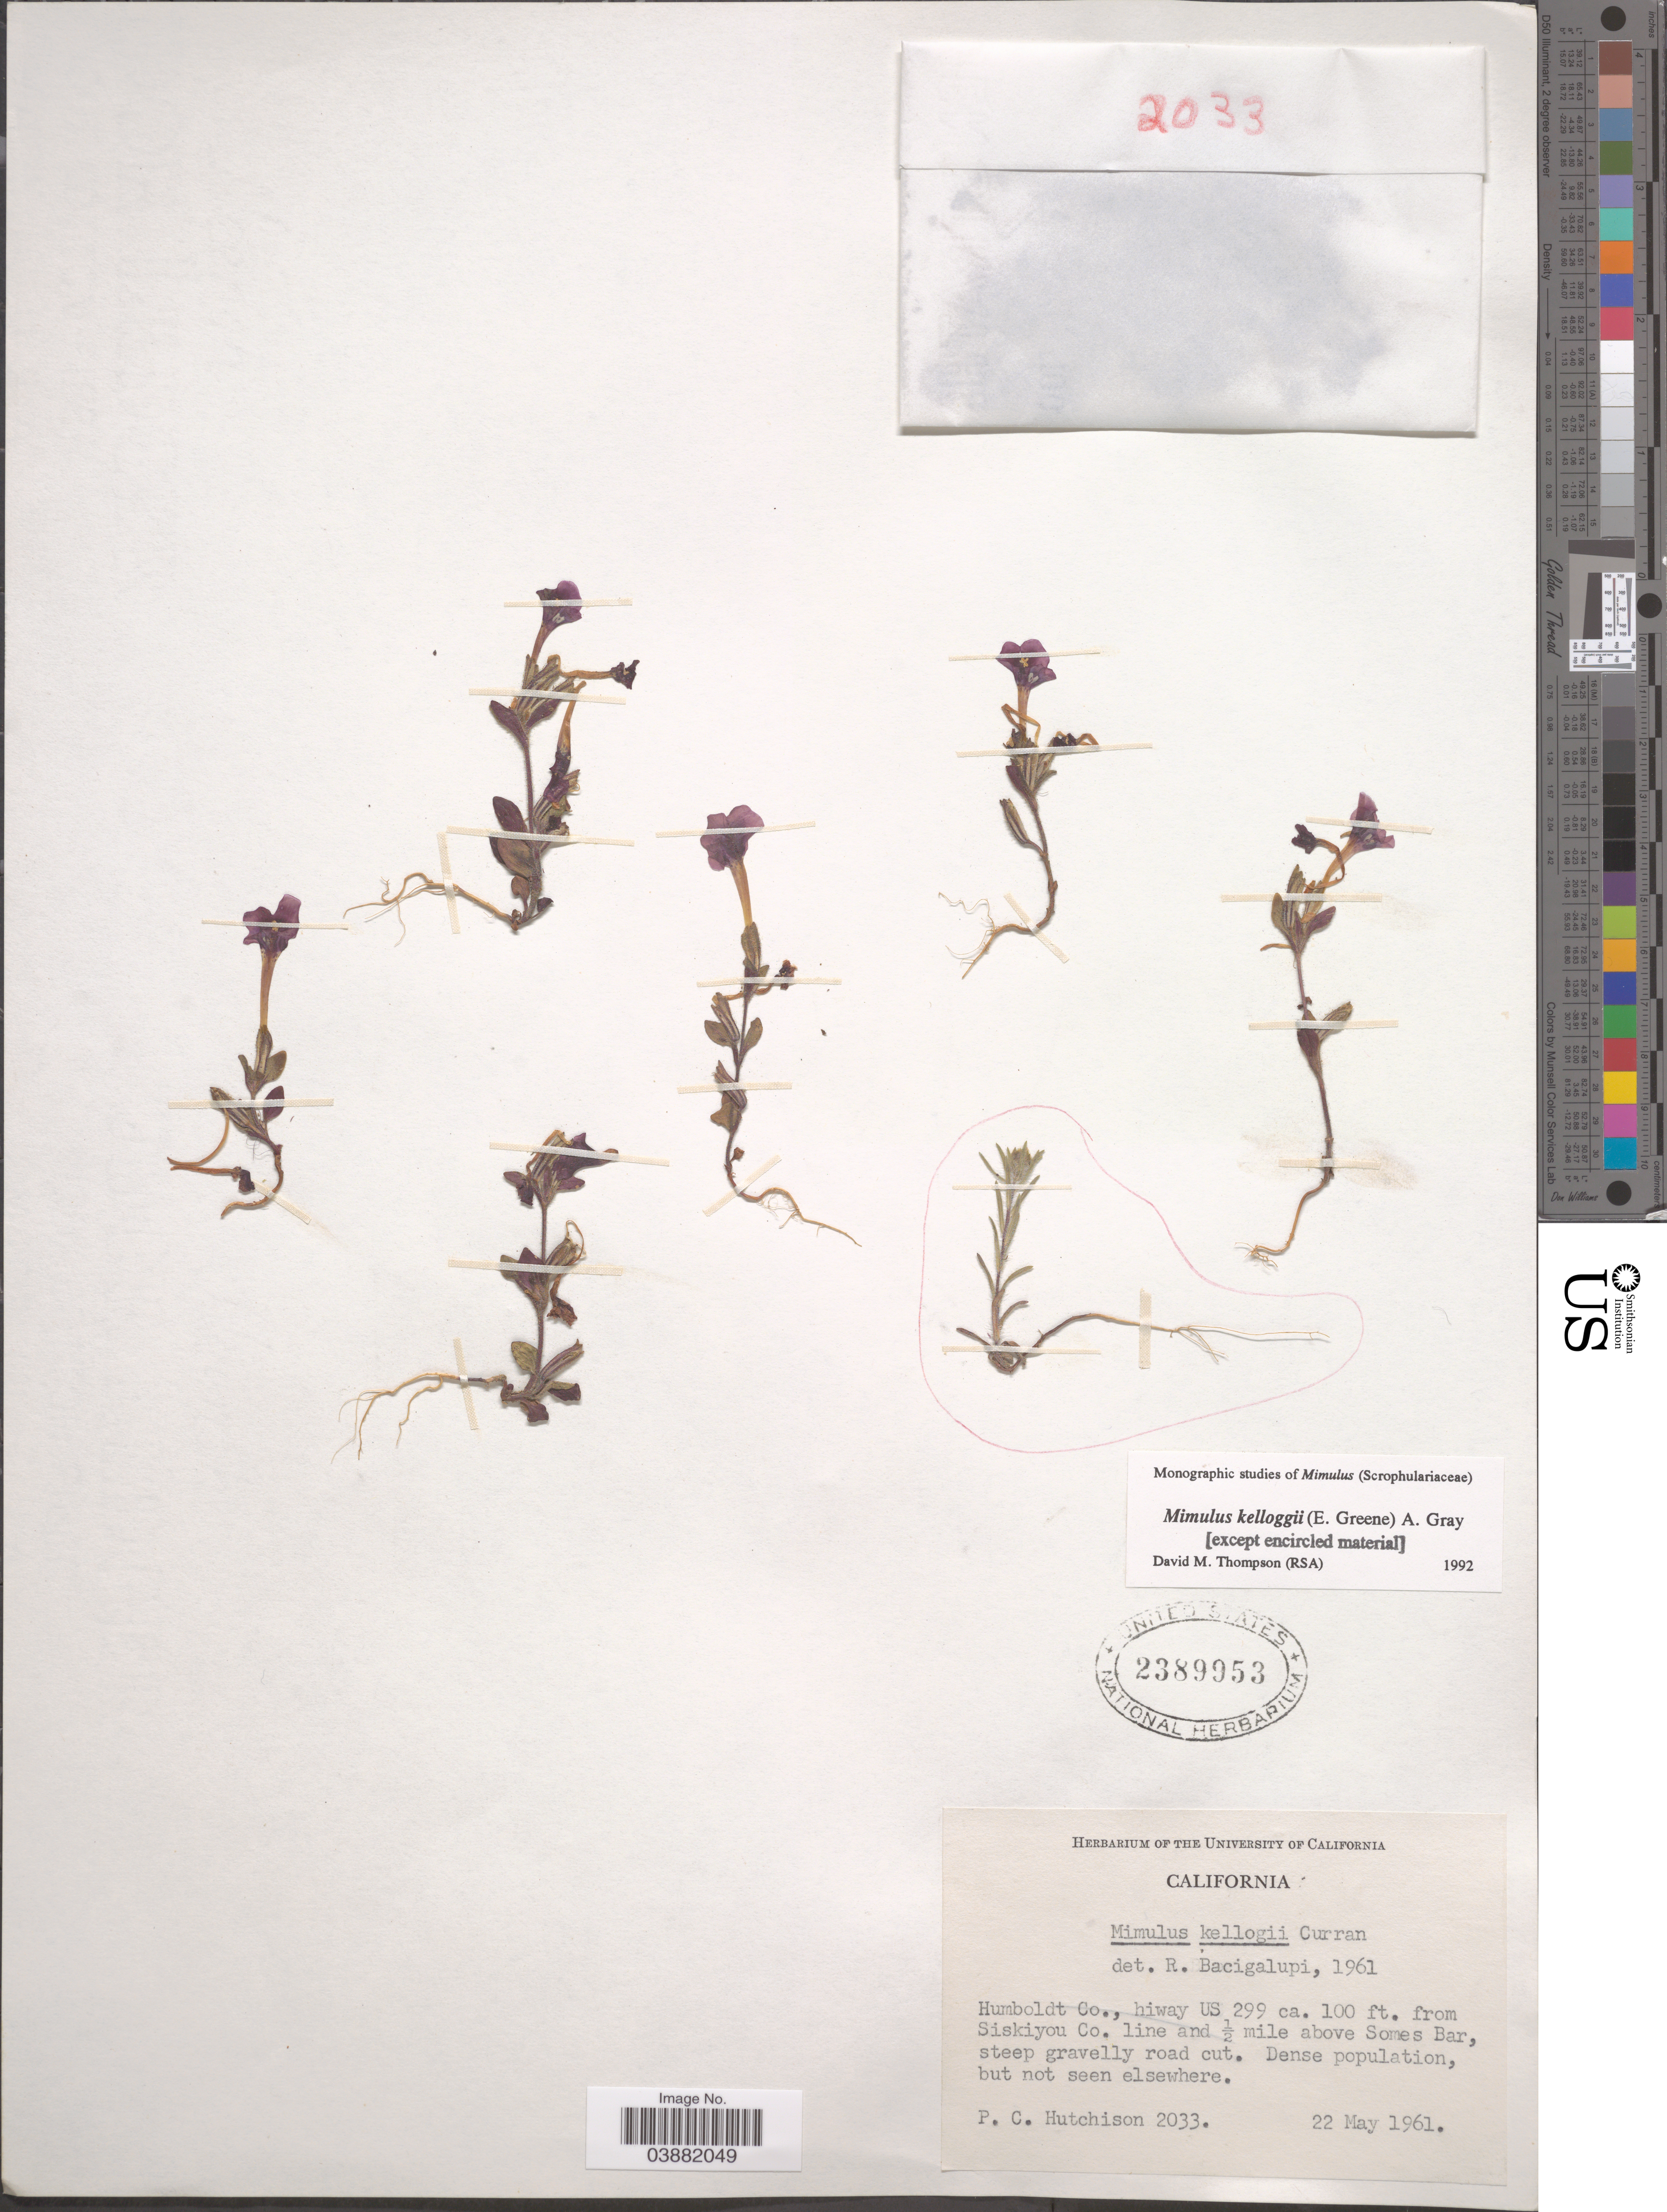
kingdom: Plantae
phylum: Tracheophyta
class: Magnoliopsida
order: Lamiales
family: Phrymaceae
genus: Mimulus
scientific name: Mimulus kelloggii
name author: (Curran ex Greene) Curran ex A. Gray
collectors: P. C. Hutchison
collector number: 2033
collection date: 1961-05-22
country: United States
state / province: California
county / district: Humboldt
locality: Humboldt Co., hiway US 299 ca. 100 ft. from Siskiyou Co. line and ½ mile above Somes Bar.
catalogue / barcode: US 2389953